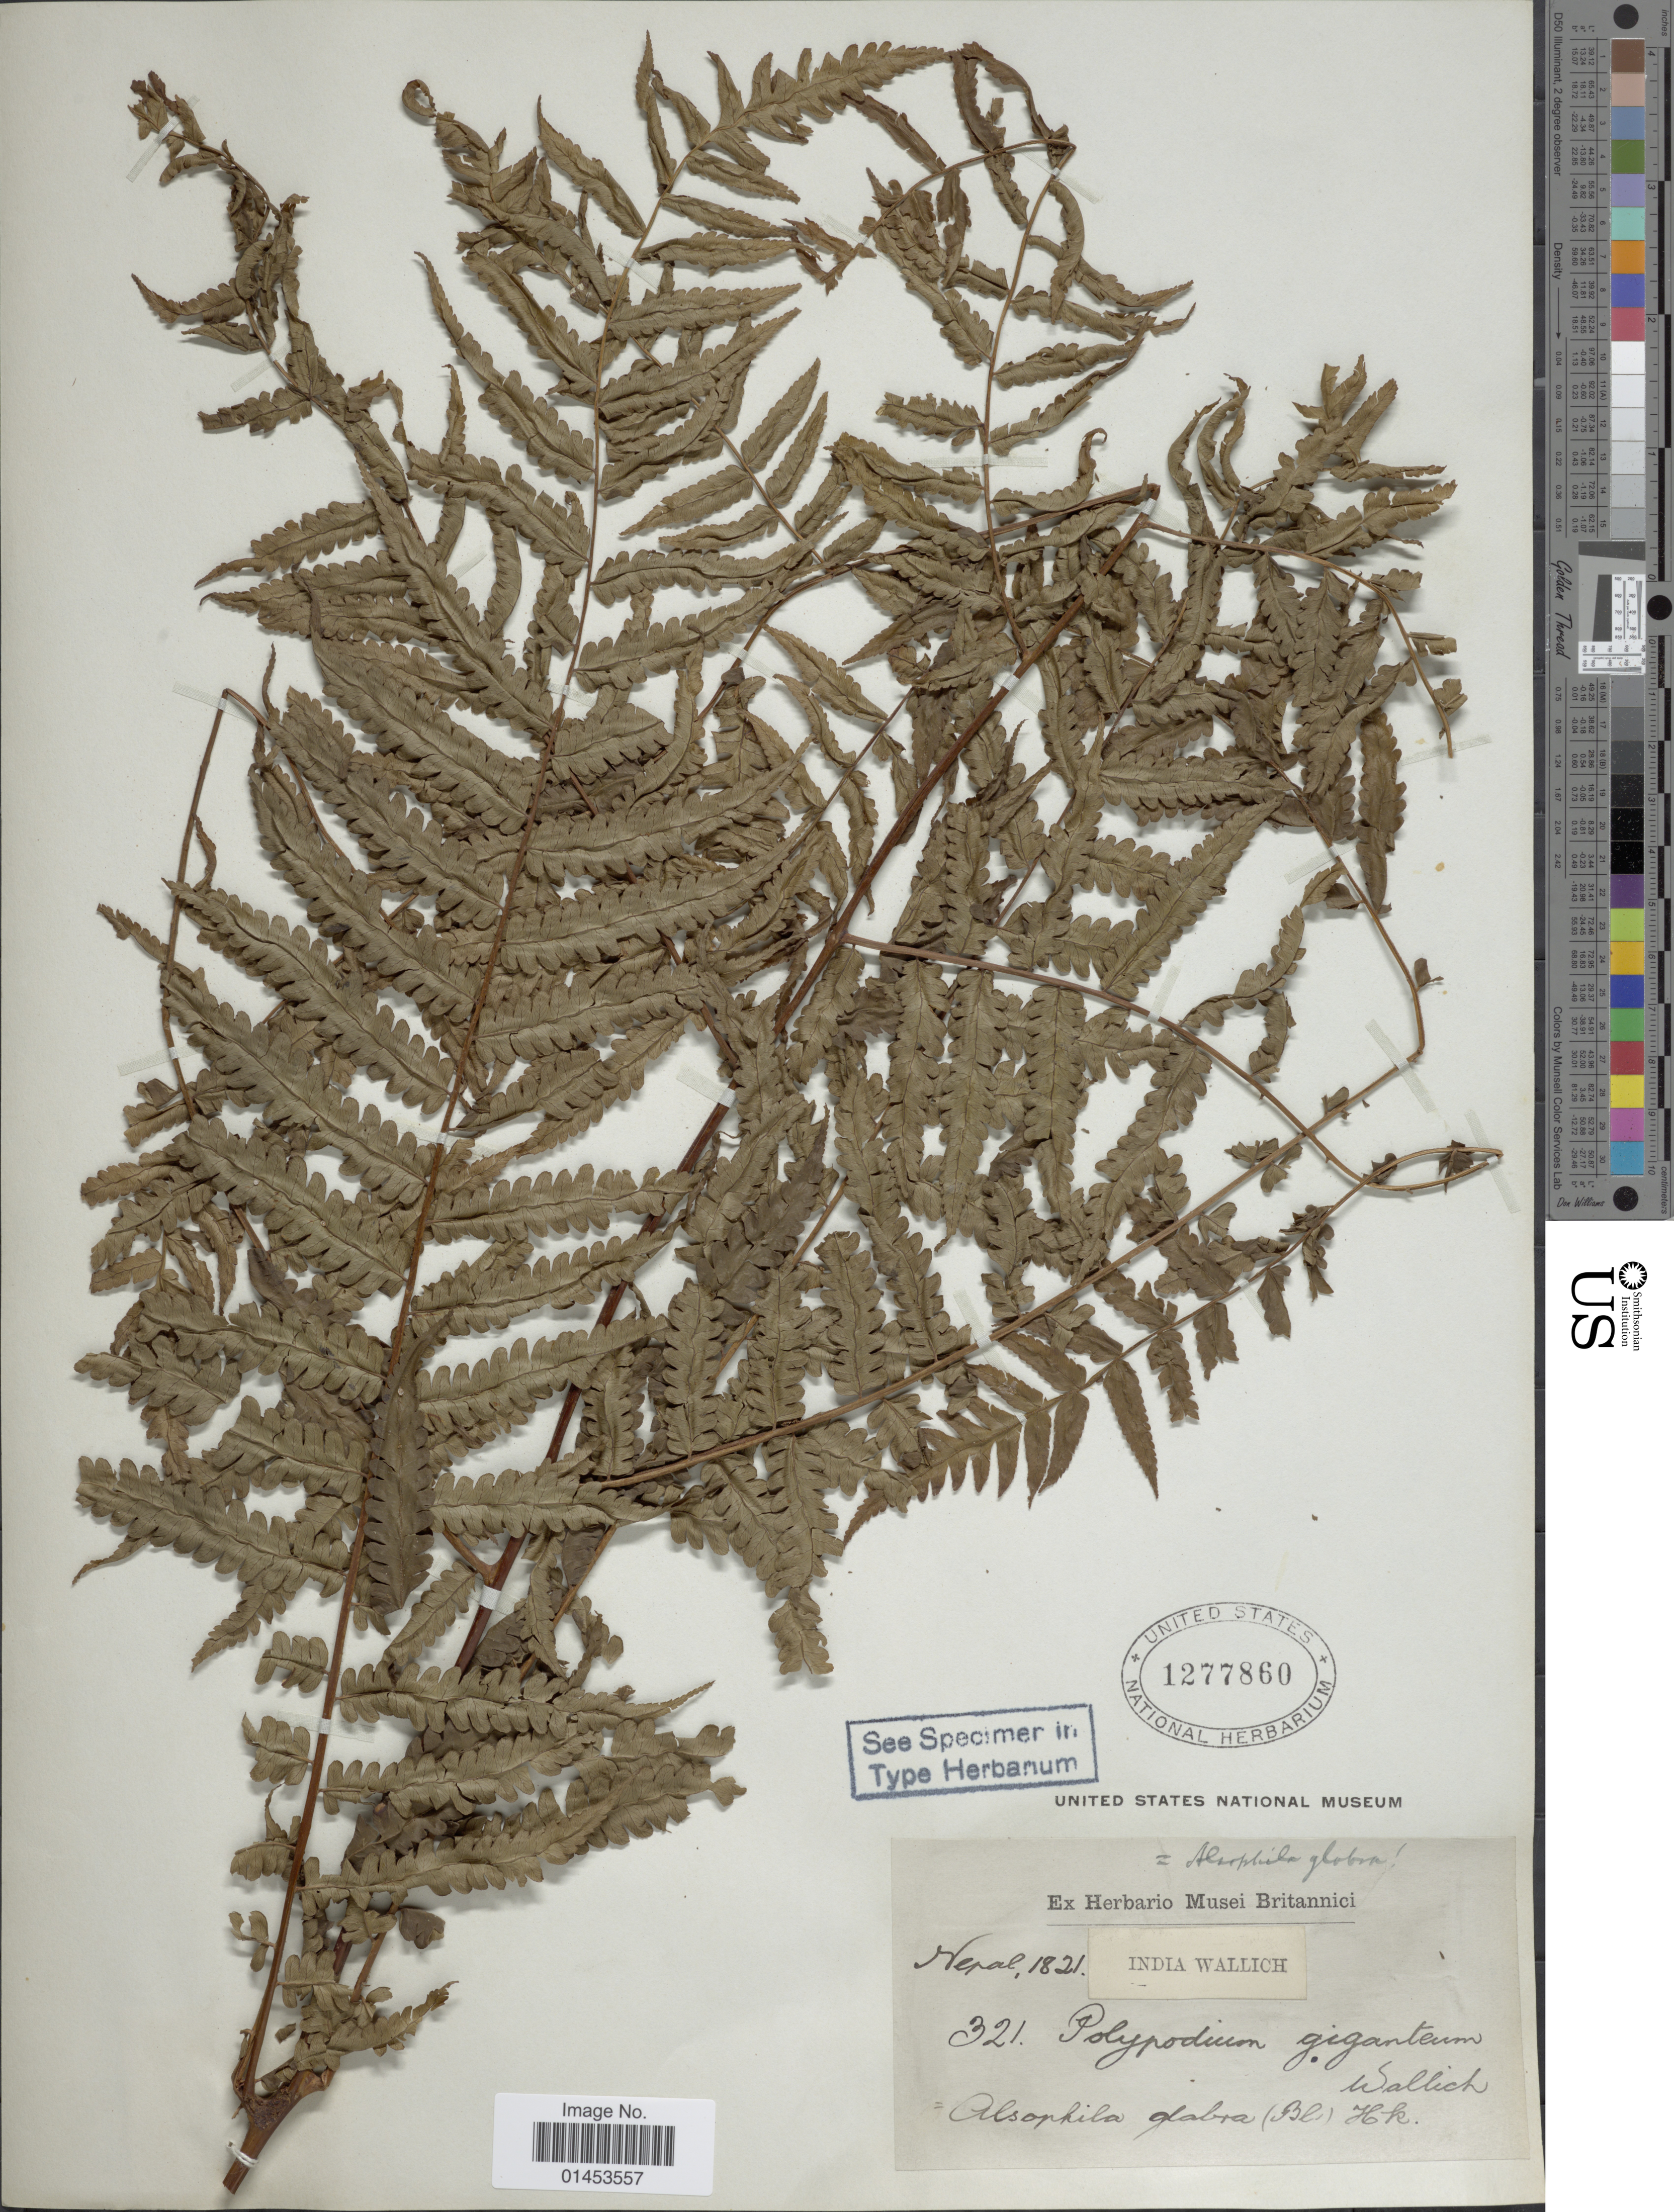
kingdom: Plantae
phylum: Tracheophyta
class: Polypodiopsida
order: Cyatheales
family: Cyatheaceae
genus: Cyathea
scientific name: Cyathea gigantea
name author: (Wall. ex Hook.) Holttum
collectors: -- Wallich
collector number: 321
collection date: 1821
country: Nepal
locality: Nepal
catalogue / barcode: US 1277860